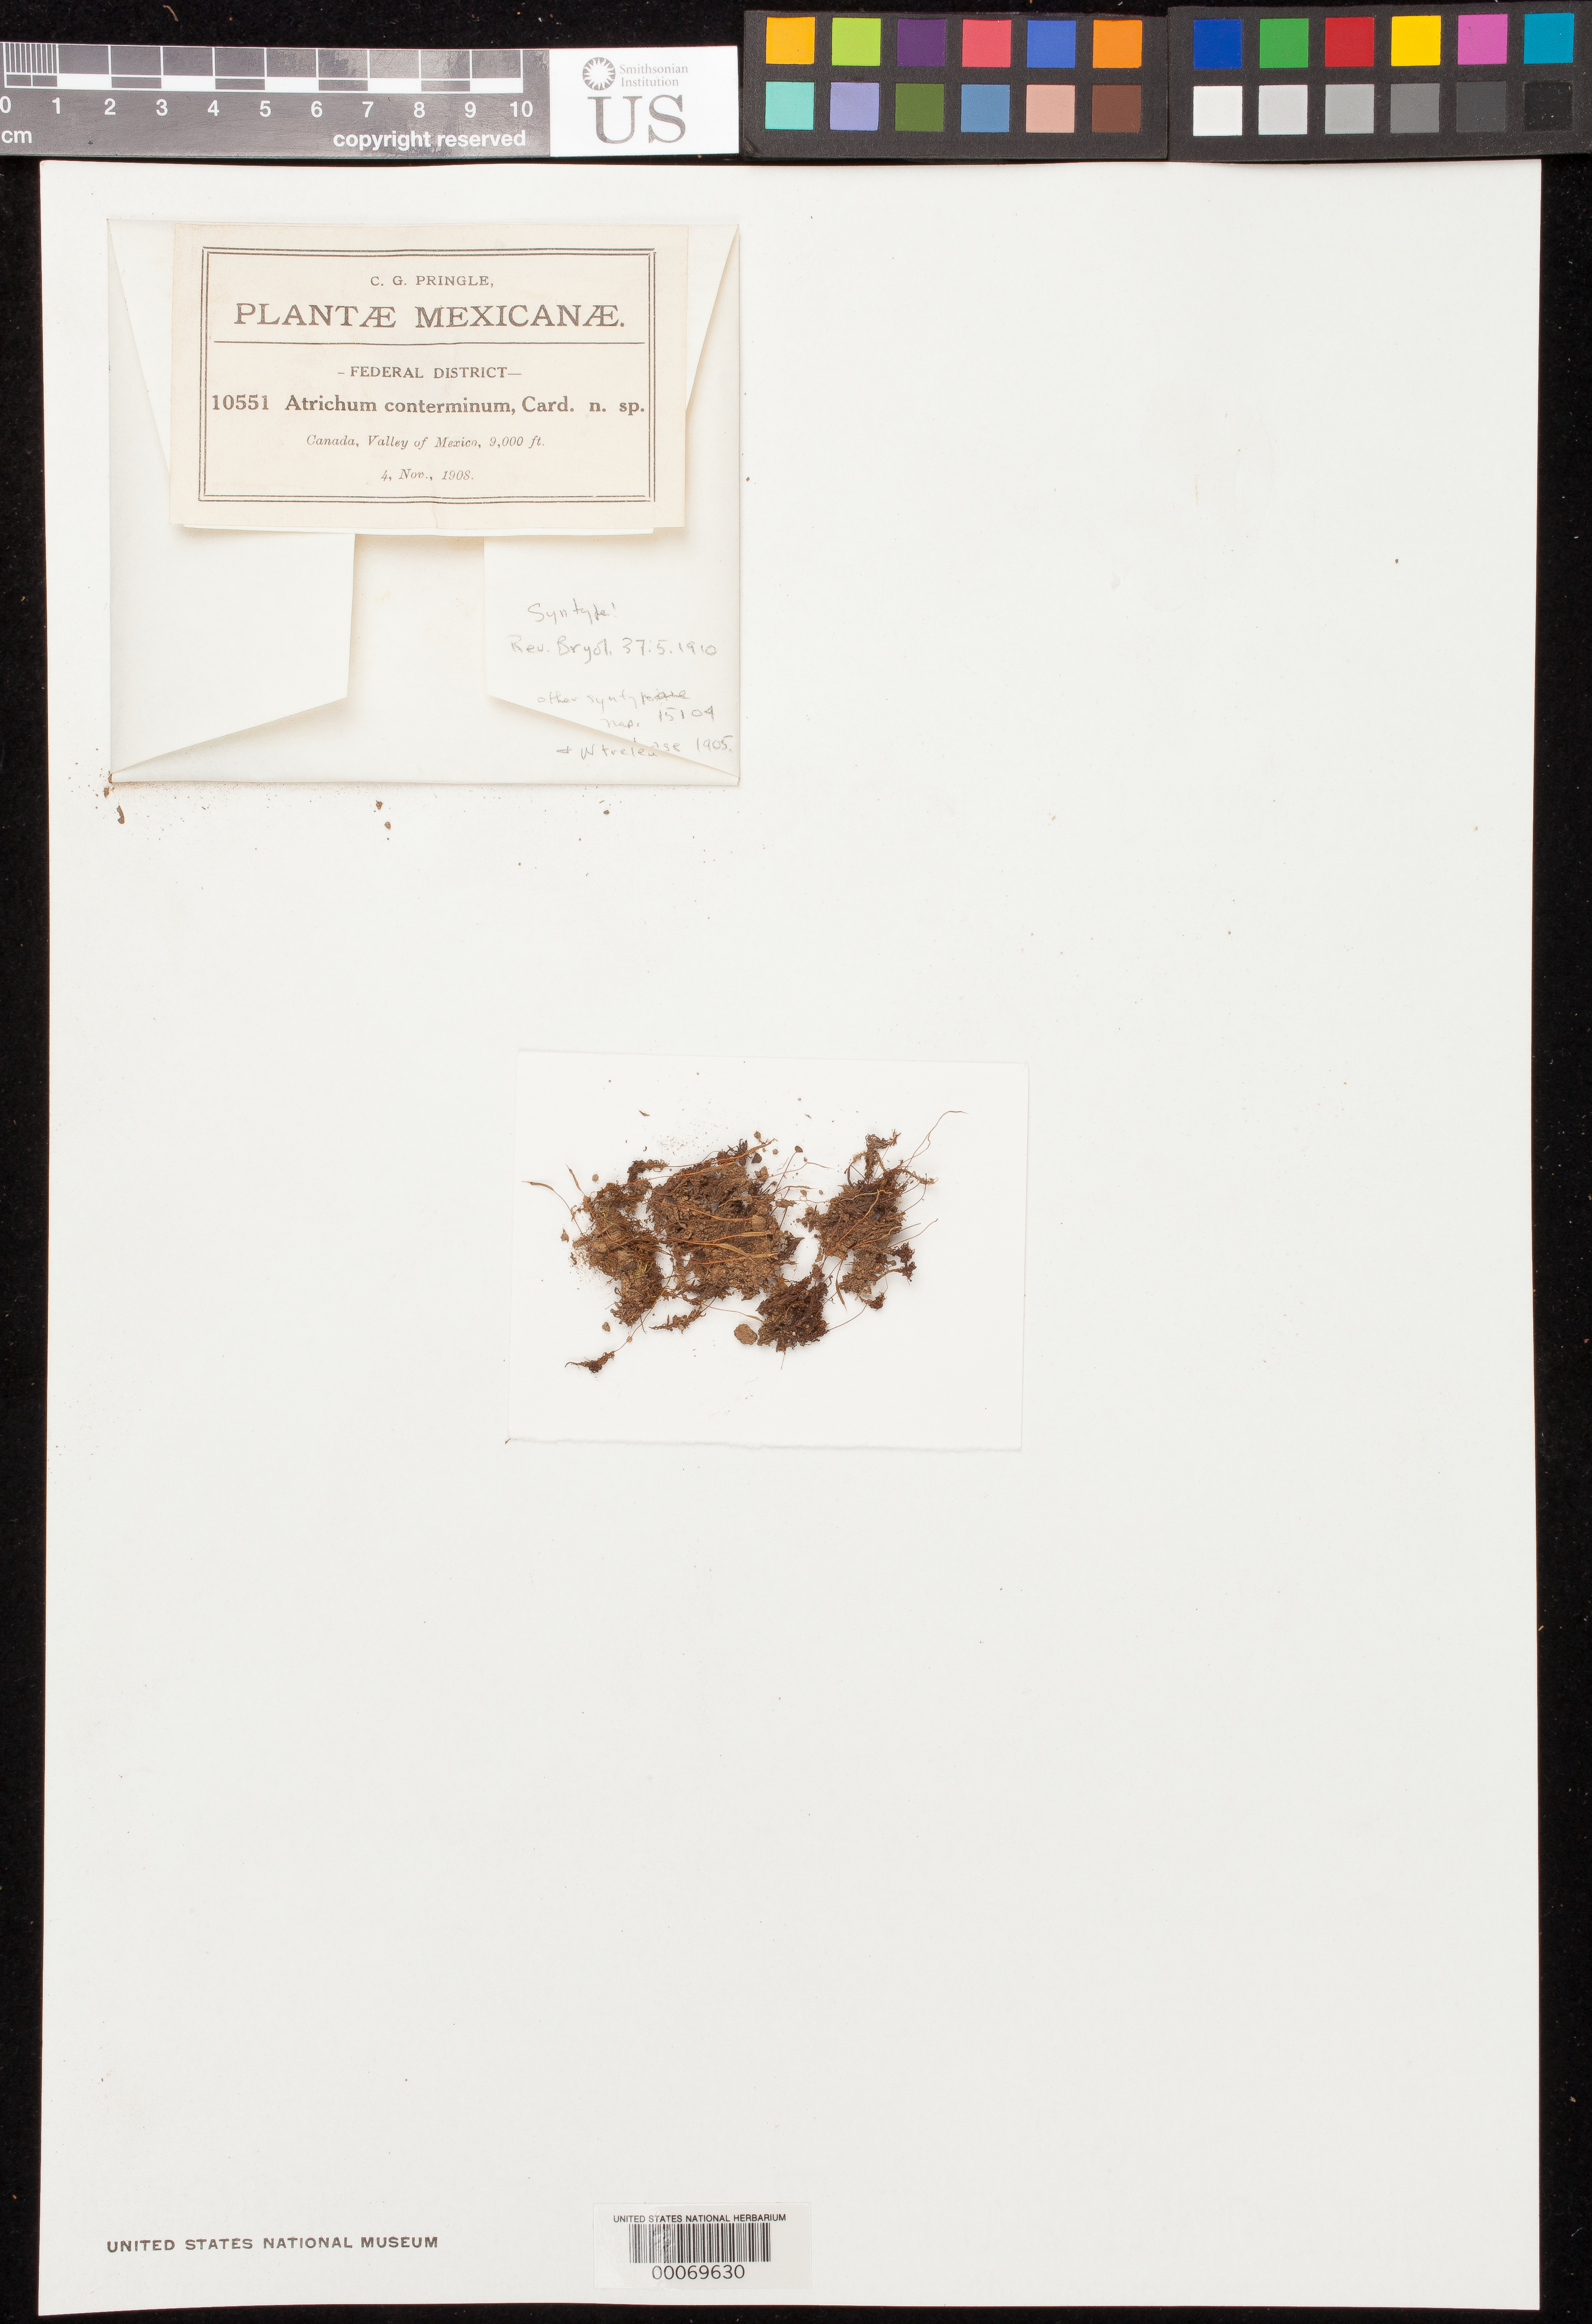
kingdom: Plantae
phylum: Bryophyta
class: Polytrichopsida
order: Polytrichales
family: Polytrichaceae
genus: Atrichum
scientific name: Atrichum conterminum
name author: Cardot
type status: Syntype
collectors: C. G. Pringle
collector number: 10551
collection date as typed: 04 Nov 1908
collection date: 1908-11-04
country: Mexico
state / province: Distrito Federal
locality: Canada, Valley of Mexico.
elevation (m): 2743